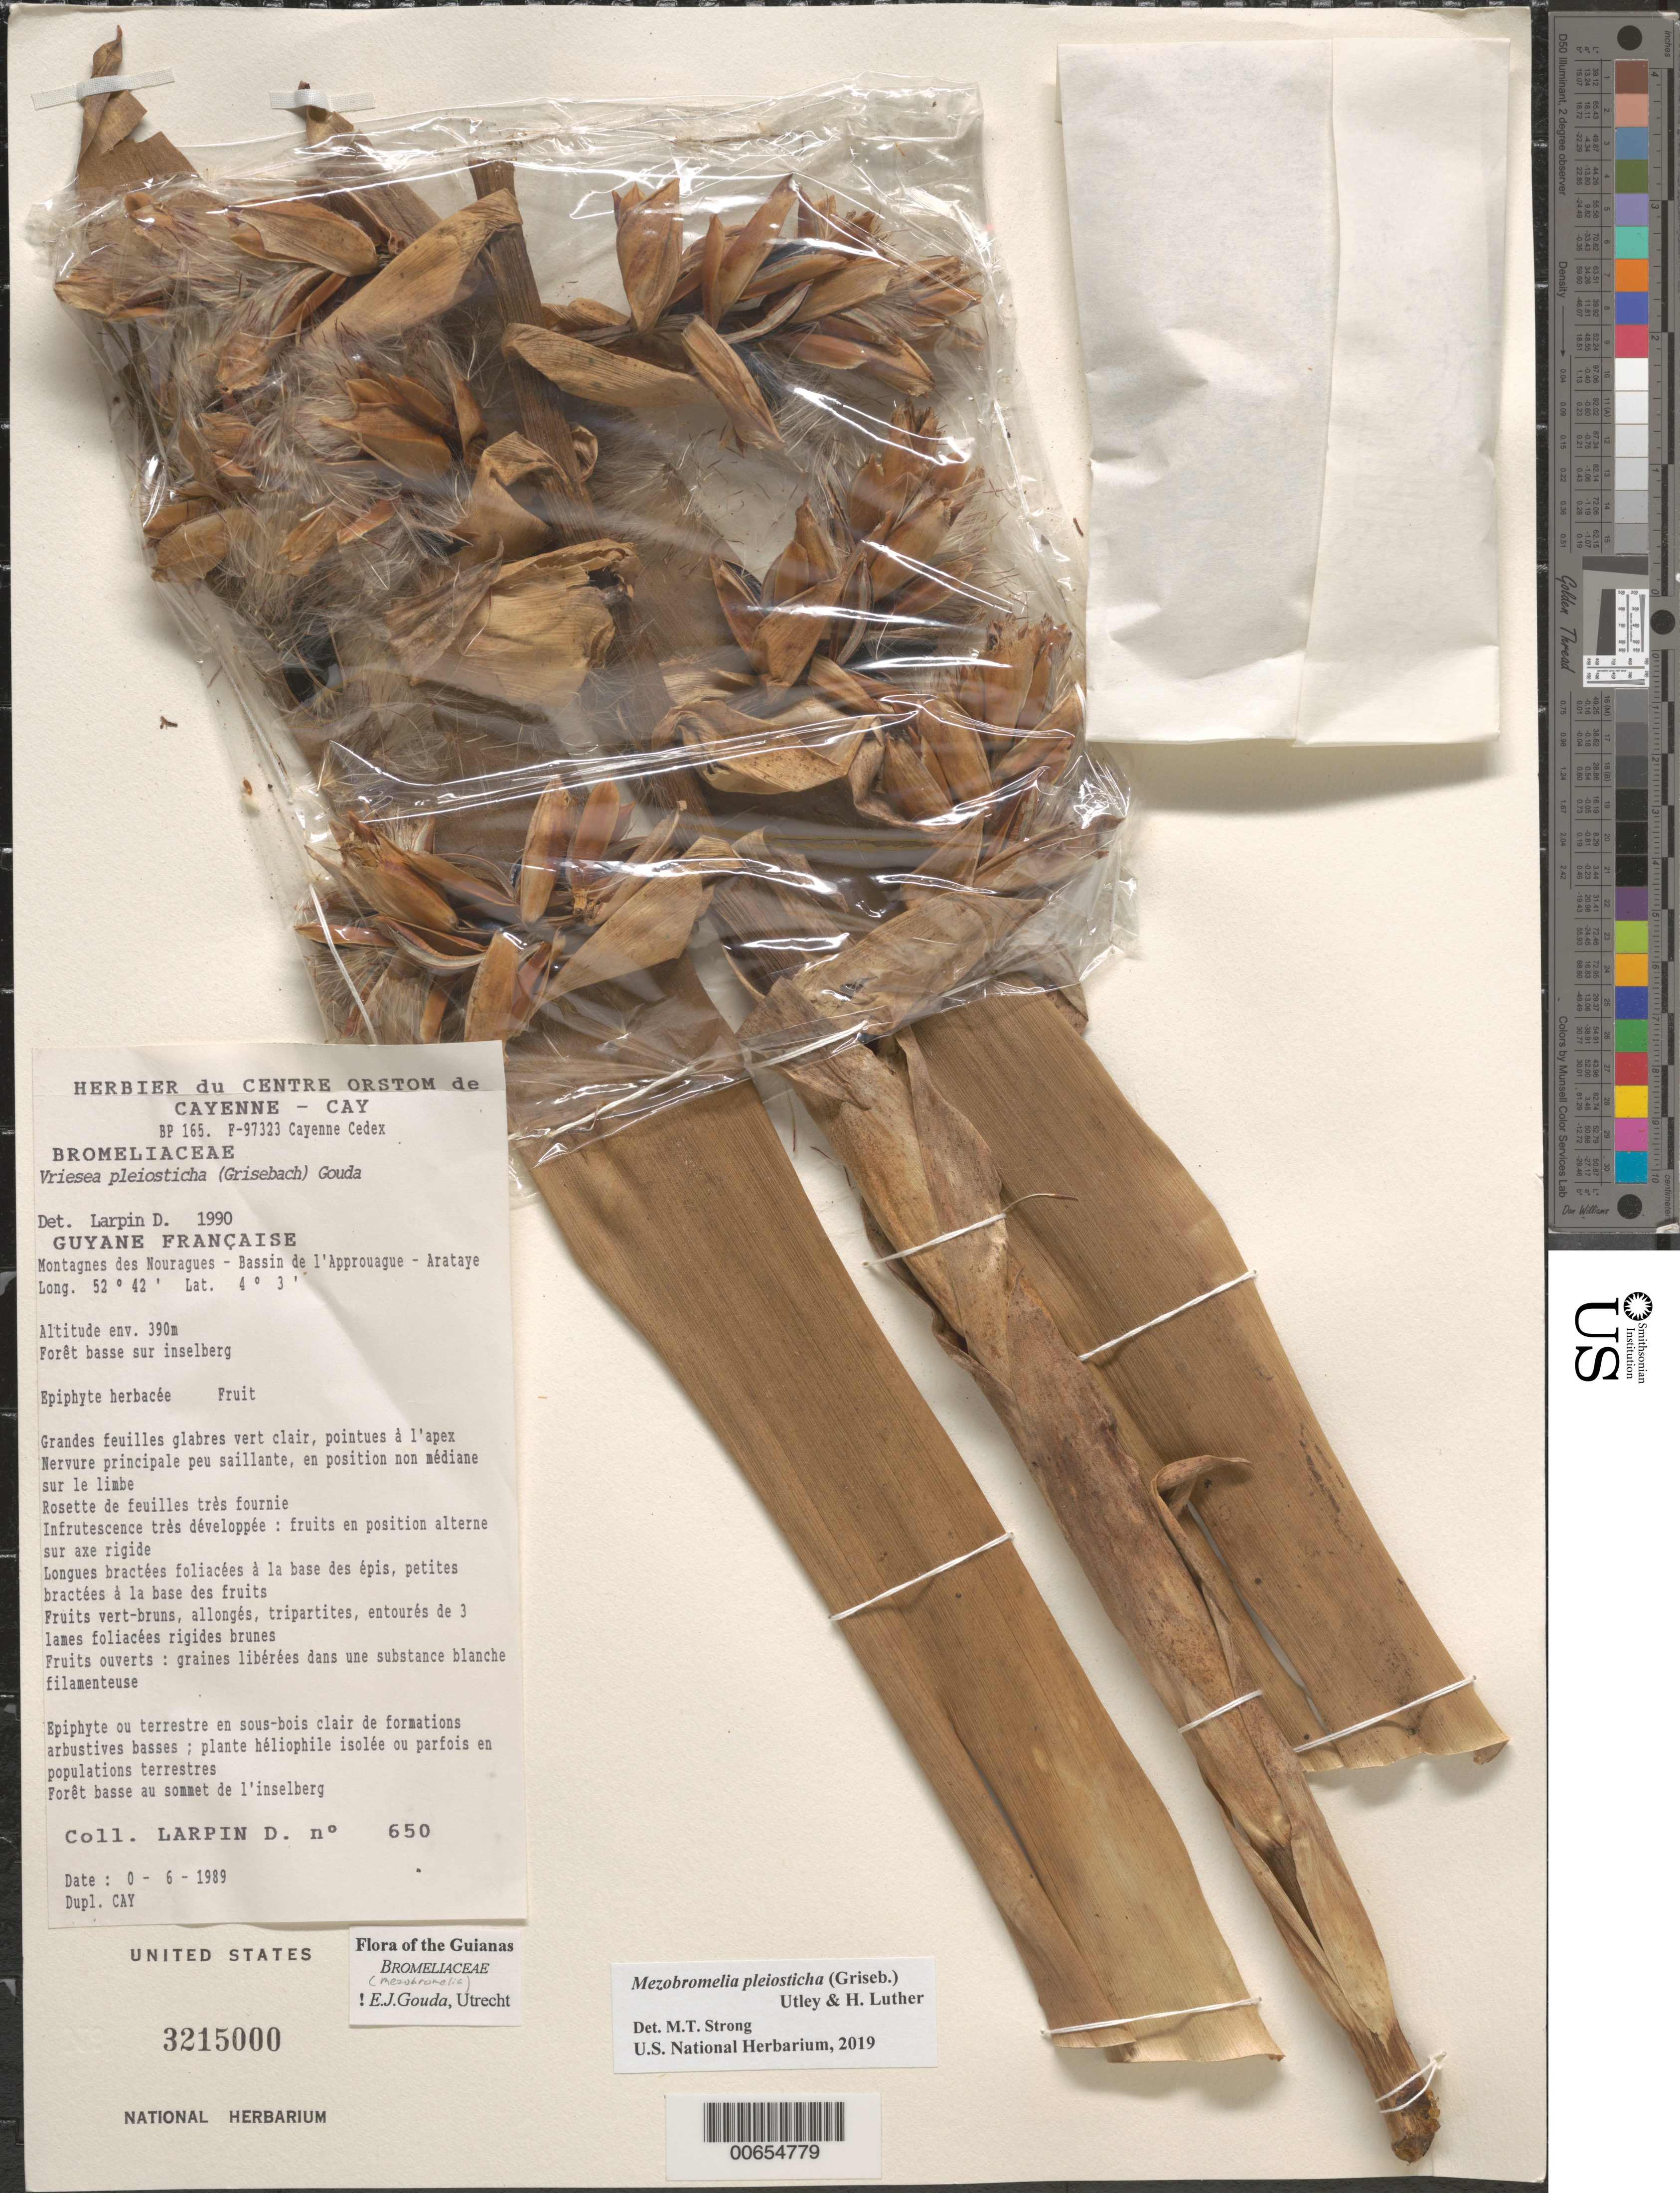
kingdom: Plantae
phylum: Tracheophyta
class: Liliopsida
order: Poales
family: Bromeliaceae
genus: Mezobromelia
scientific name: Mezobromelia pleiosticha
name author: (Griseb.) Utley & H. Luther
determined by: Strong, Mark T., (BOT), Smithsonian Institution - National Museum of Natural History (UNITED STATES)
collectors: D. Larpin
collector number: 650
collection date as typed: Jun-89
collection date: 1989-06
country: French Guiana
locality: Station des Nouragues, Bassin de l'Approuague, Arataye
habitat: Low altitude forest on inselberg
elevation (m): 390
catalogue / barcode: US 3215000